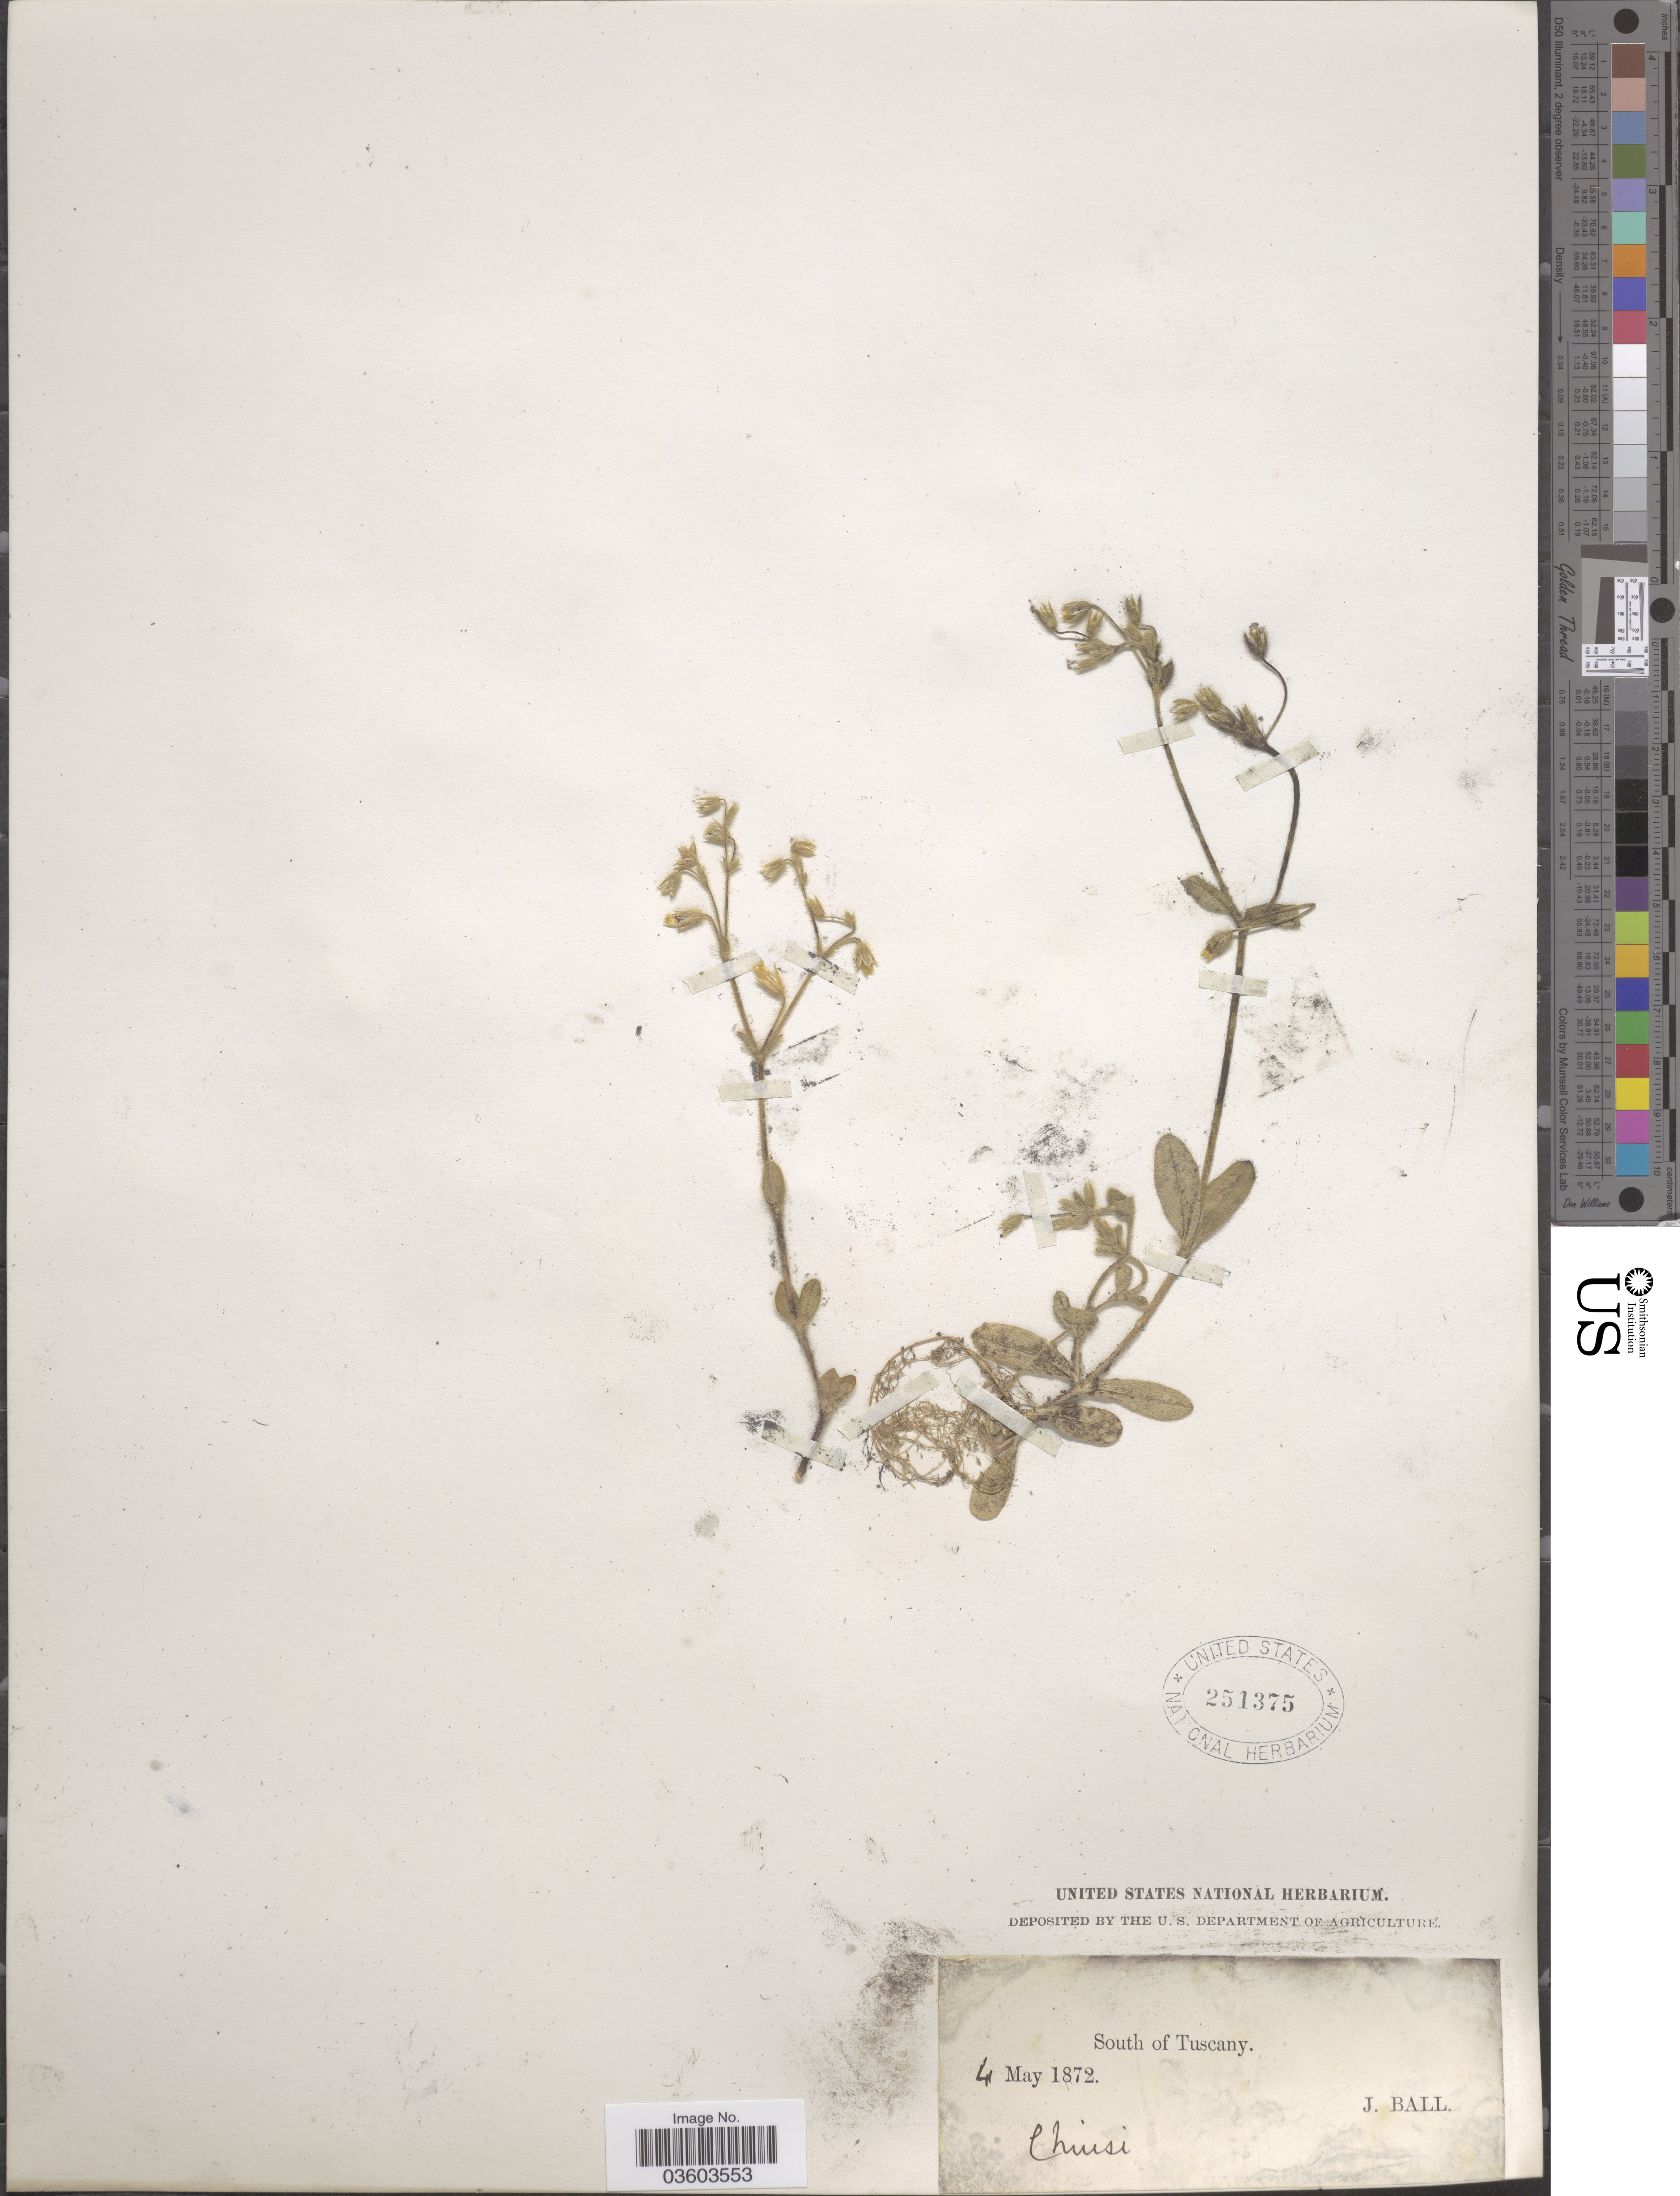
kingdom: Plantae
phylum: Tracheophyta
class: Magnoliopsida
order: Caryophyllales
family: Caryophyllaceae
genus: Cerastium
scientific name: Cerastium sp.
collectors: J. Ball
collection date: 1872-05-04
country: Italy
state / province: Tuscany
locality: South of Tuscany.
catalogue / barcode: US 251375